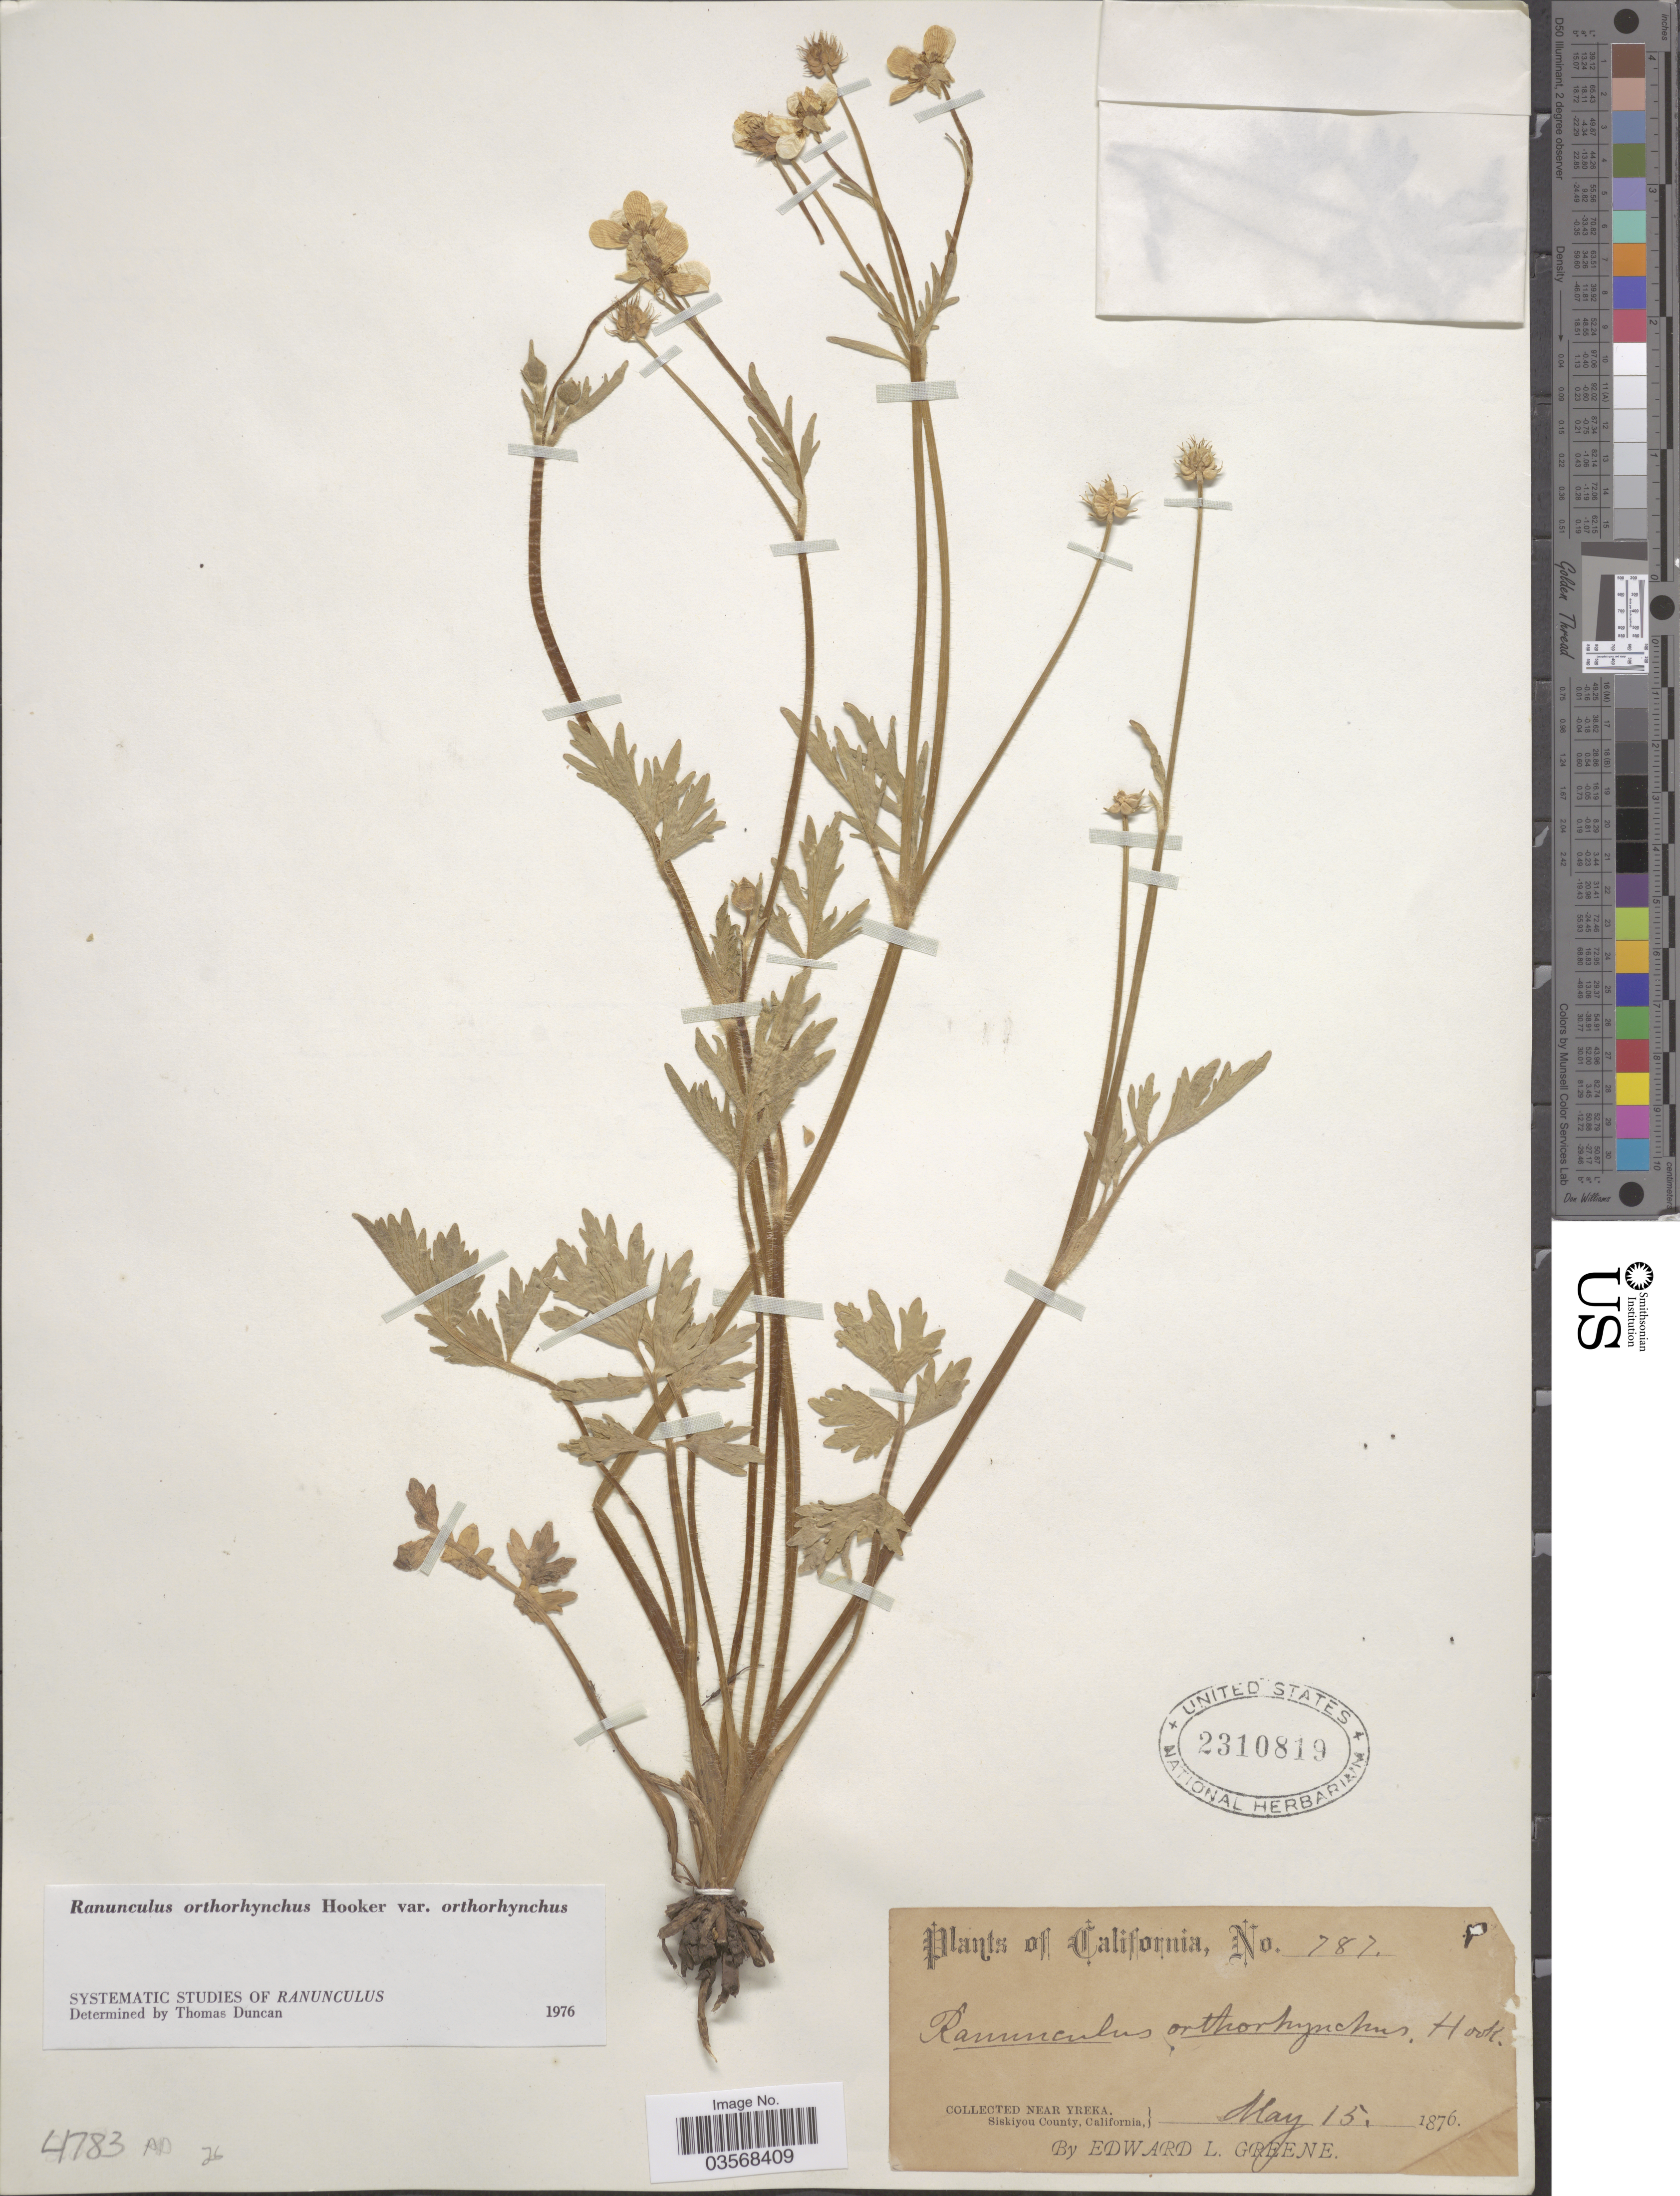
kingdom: Plantae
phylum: Tracheophyta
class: Magnoliopsida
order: Ranunculales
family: Ranunculaceae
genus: Ranunculus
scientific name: Ranunculus orthorhynchus var. orthorhynchus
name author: Hook.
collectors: E. L. Greene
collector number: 787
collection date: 1876-05-15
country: United States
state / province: California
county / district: Siskiyou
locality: Near Yreka. Siskiyou County.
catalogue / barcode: US 2310819